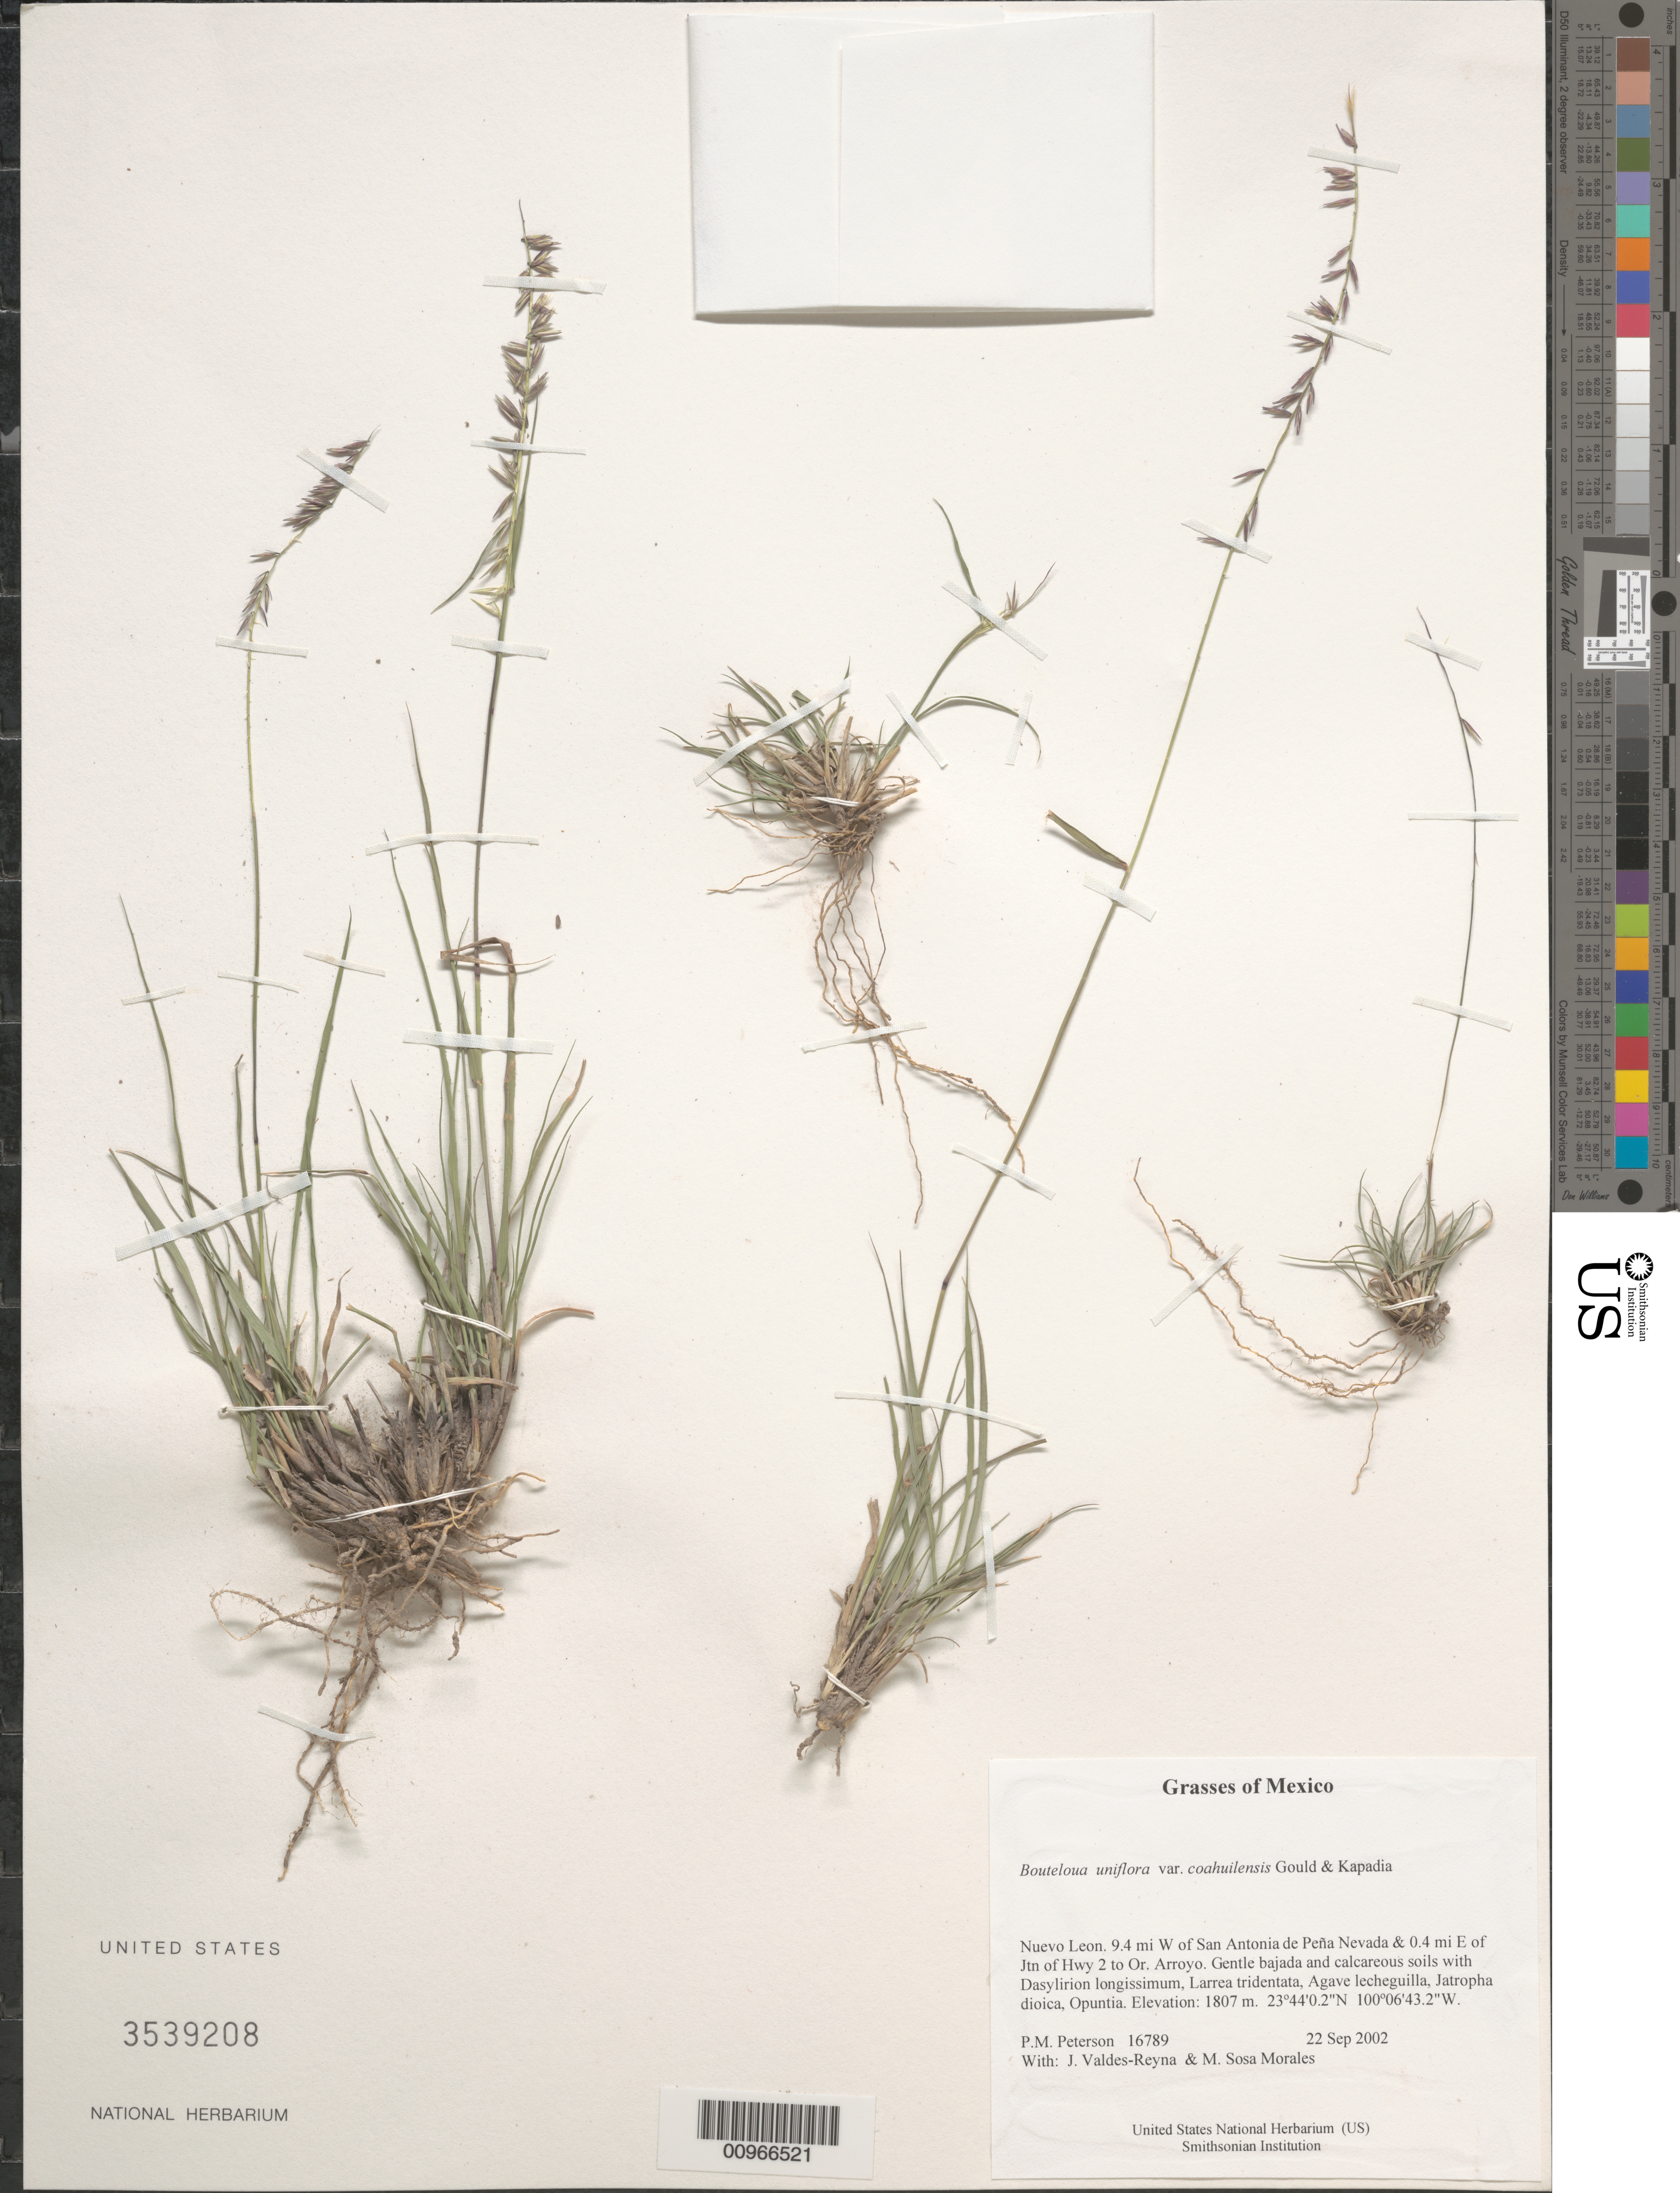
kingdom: Plantae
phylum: Tracheophyta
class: Liliopsida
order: Poales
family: Poaceae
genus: Bouteloua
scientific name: Bouteloua uniflora var. coahuilensis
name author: Gould & Kapadia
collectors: P. M. Peterson, J. Valdés-Reyna & M. Sosa Morales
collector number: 16789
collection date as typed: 22 Sep 2002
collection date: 2002-09-22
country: Mexico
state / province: Nuevo León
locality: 9.4 mi W of San Antonia de Peña Nevada & 0.4 mi E of Jtn of Hwy 2 to Or. Arroyo. Gentle bajada and calcareous soils with Dasylirion longissimum, Larrea tridentata, Agave lecheguilla, Jatropha dioica, Opuntia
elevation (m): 1807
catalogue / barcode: US 3539208